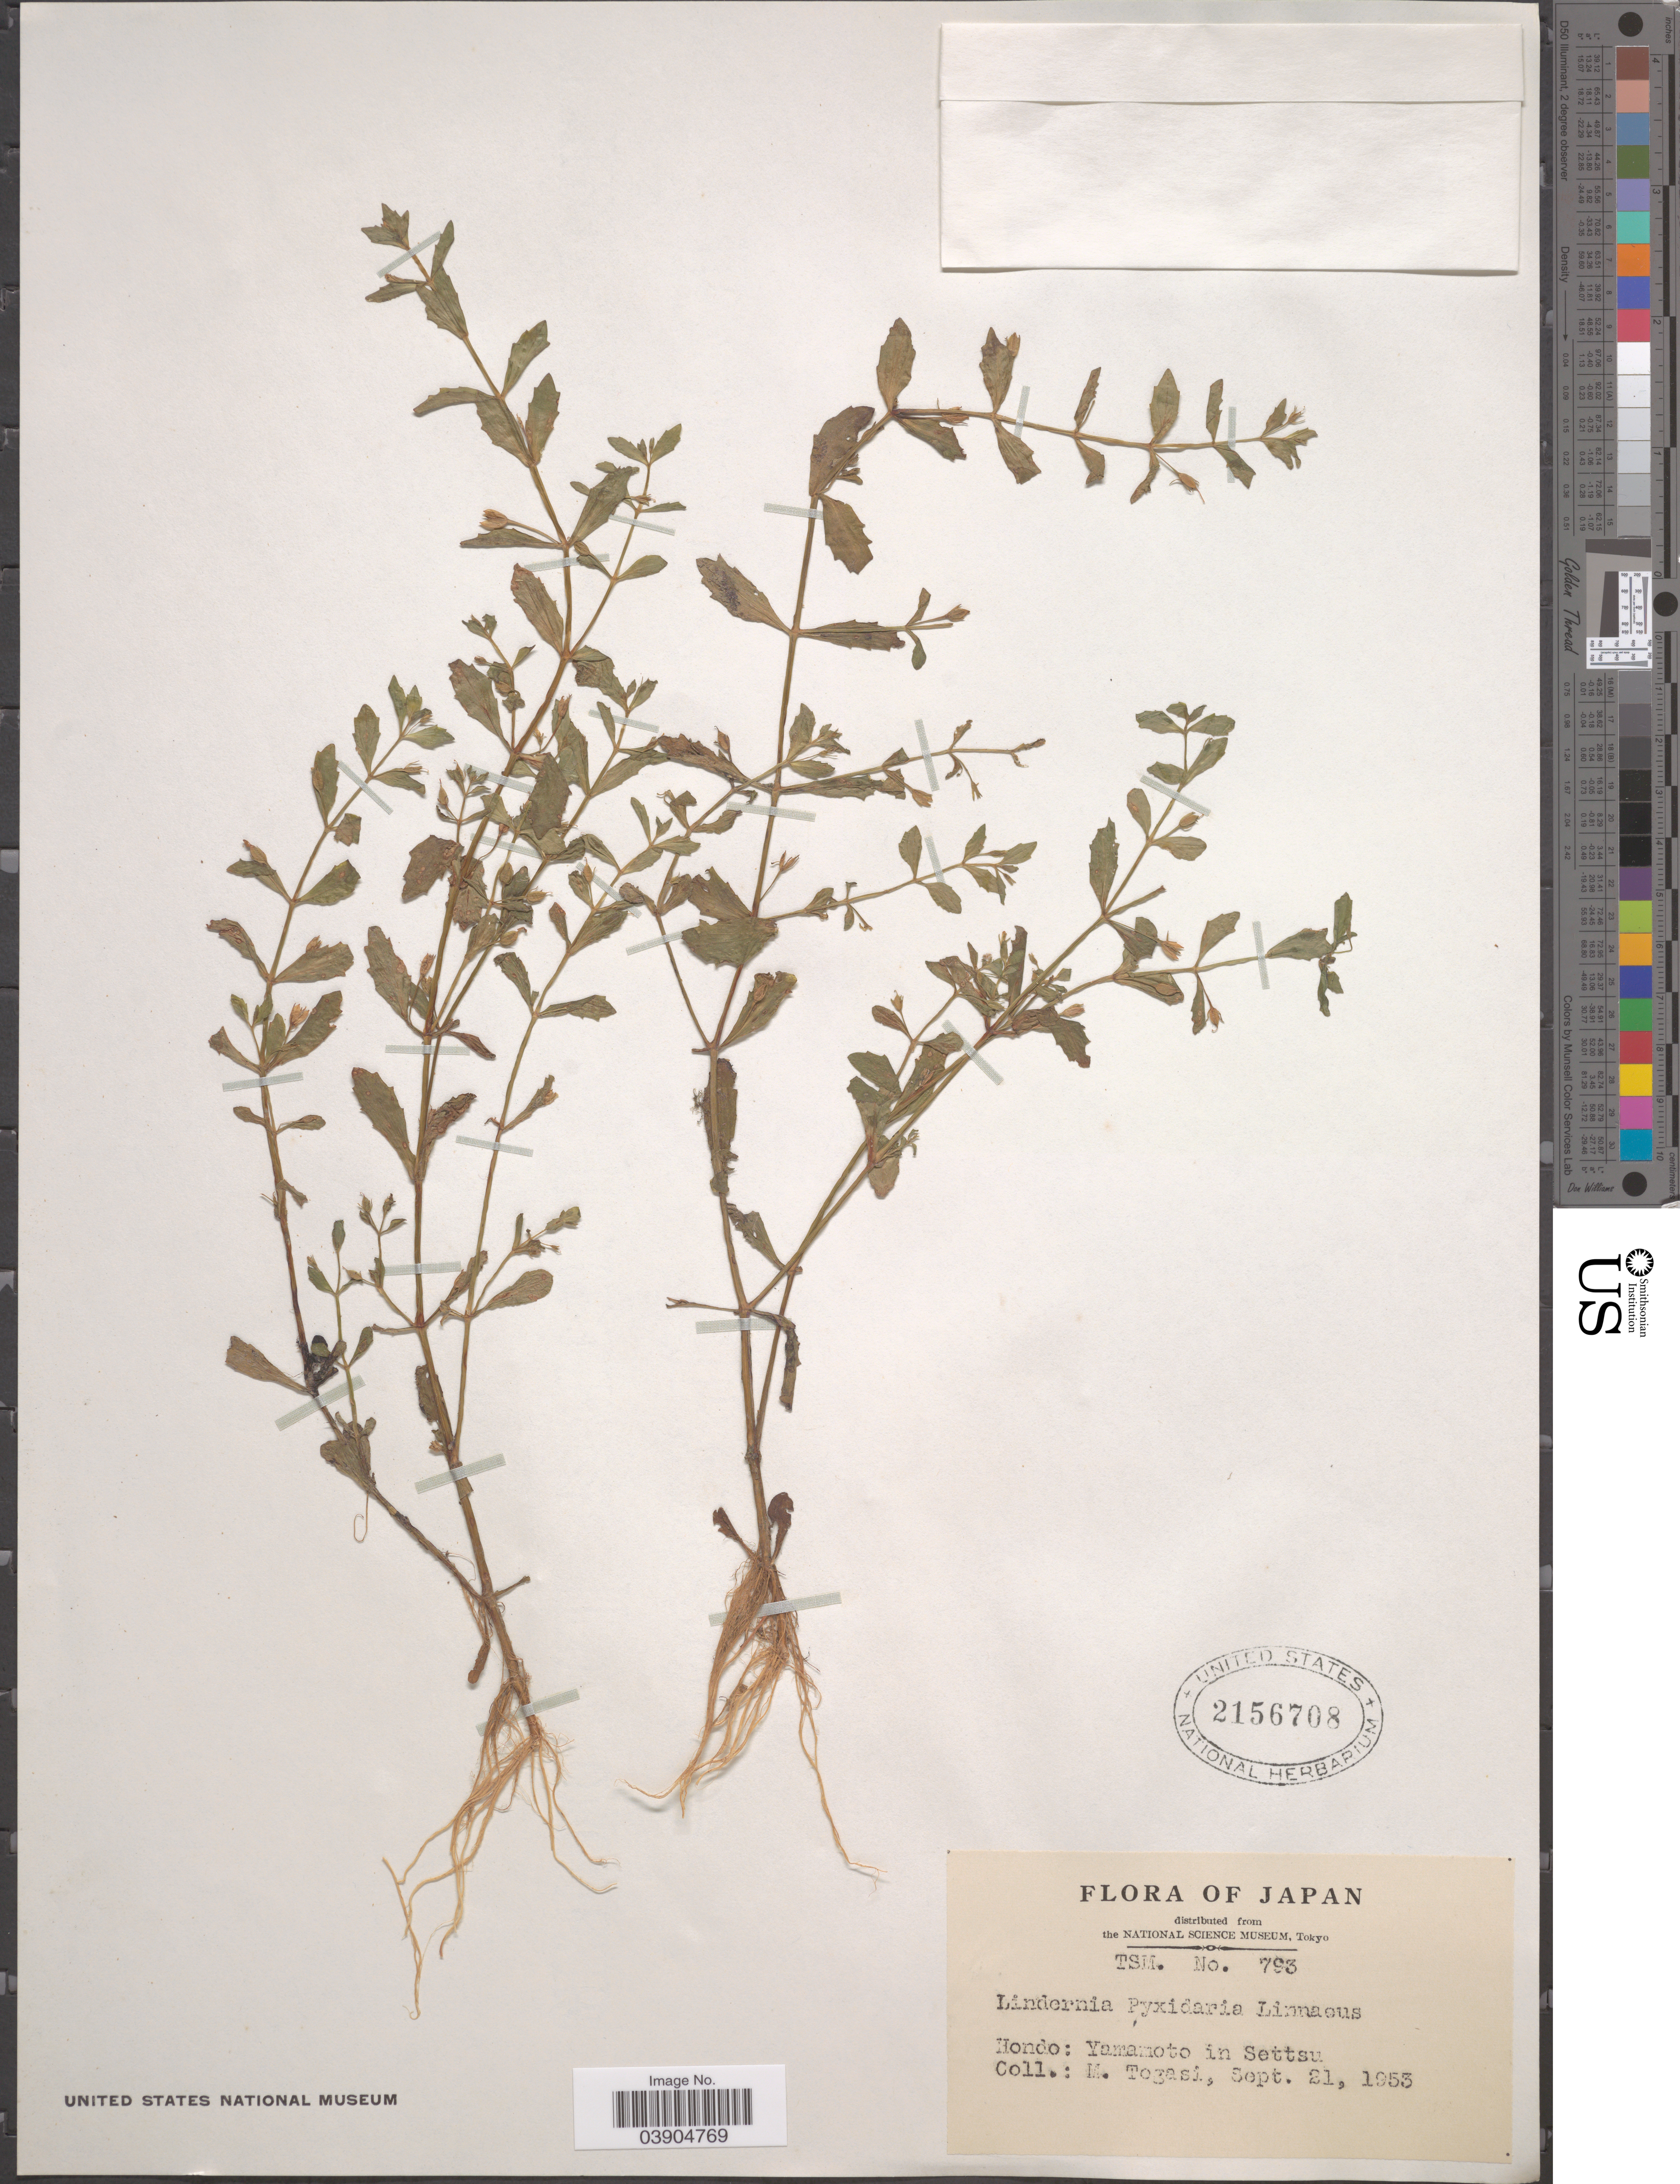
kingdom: Plantae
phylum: Tracheophyta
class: Magnoliopsida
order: Lamiales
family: Linderniaceae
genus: Lindernia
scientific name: Lindernia procumbens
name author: (Krock.) Philcox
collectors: M. Togasi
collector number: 793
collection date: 1953-09-21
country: Japan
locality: Hondo: Yamamoto in Settsu.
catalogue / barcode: US 2156708